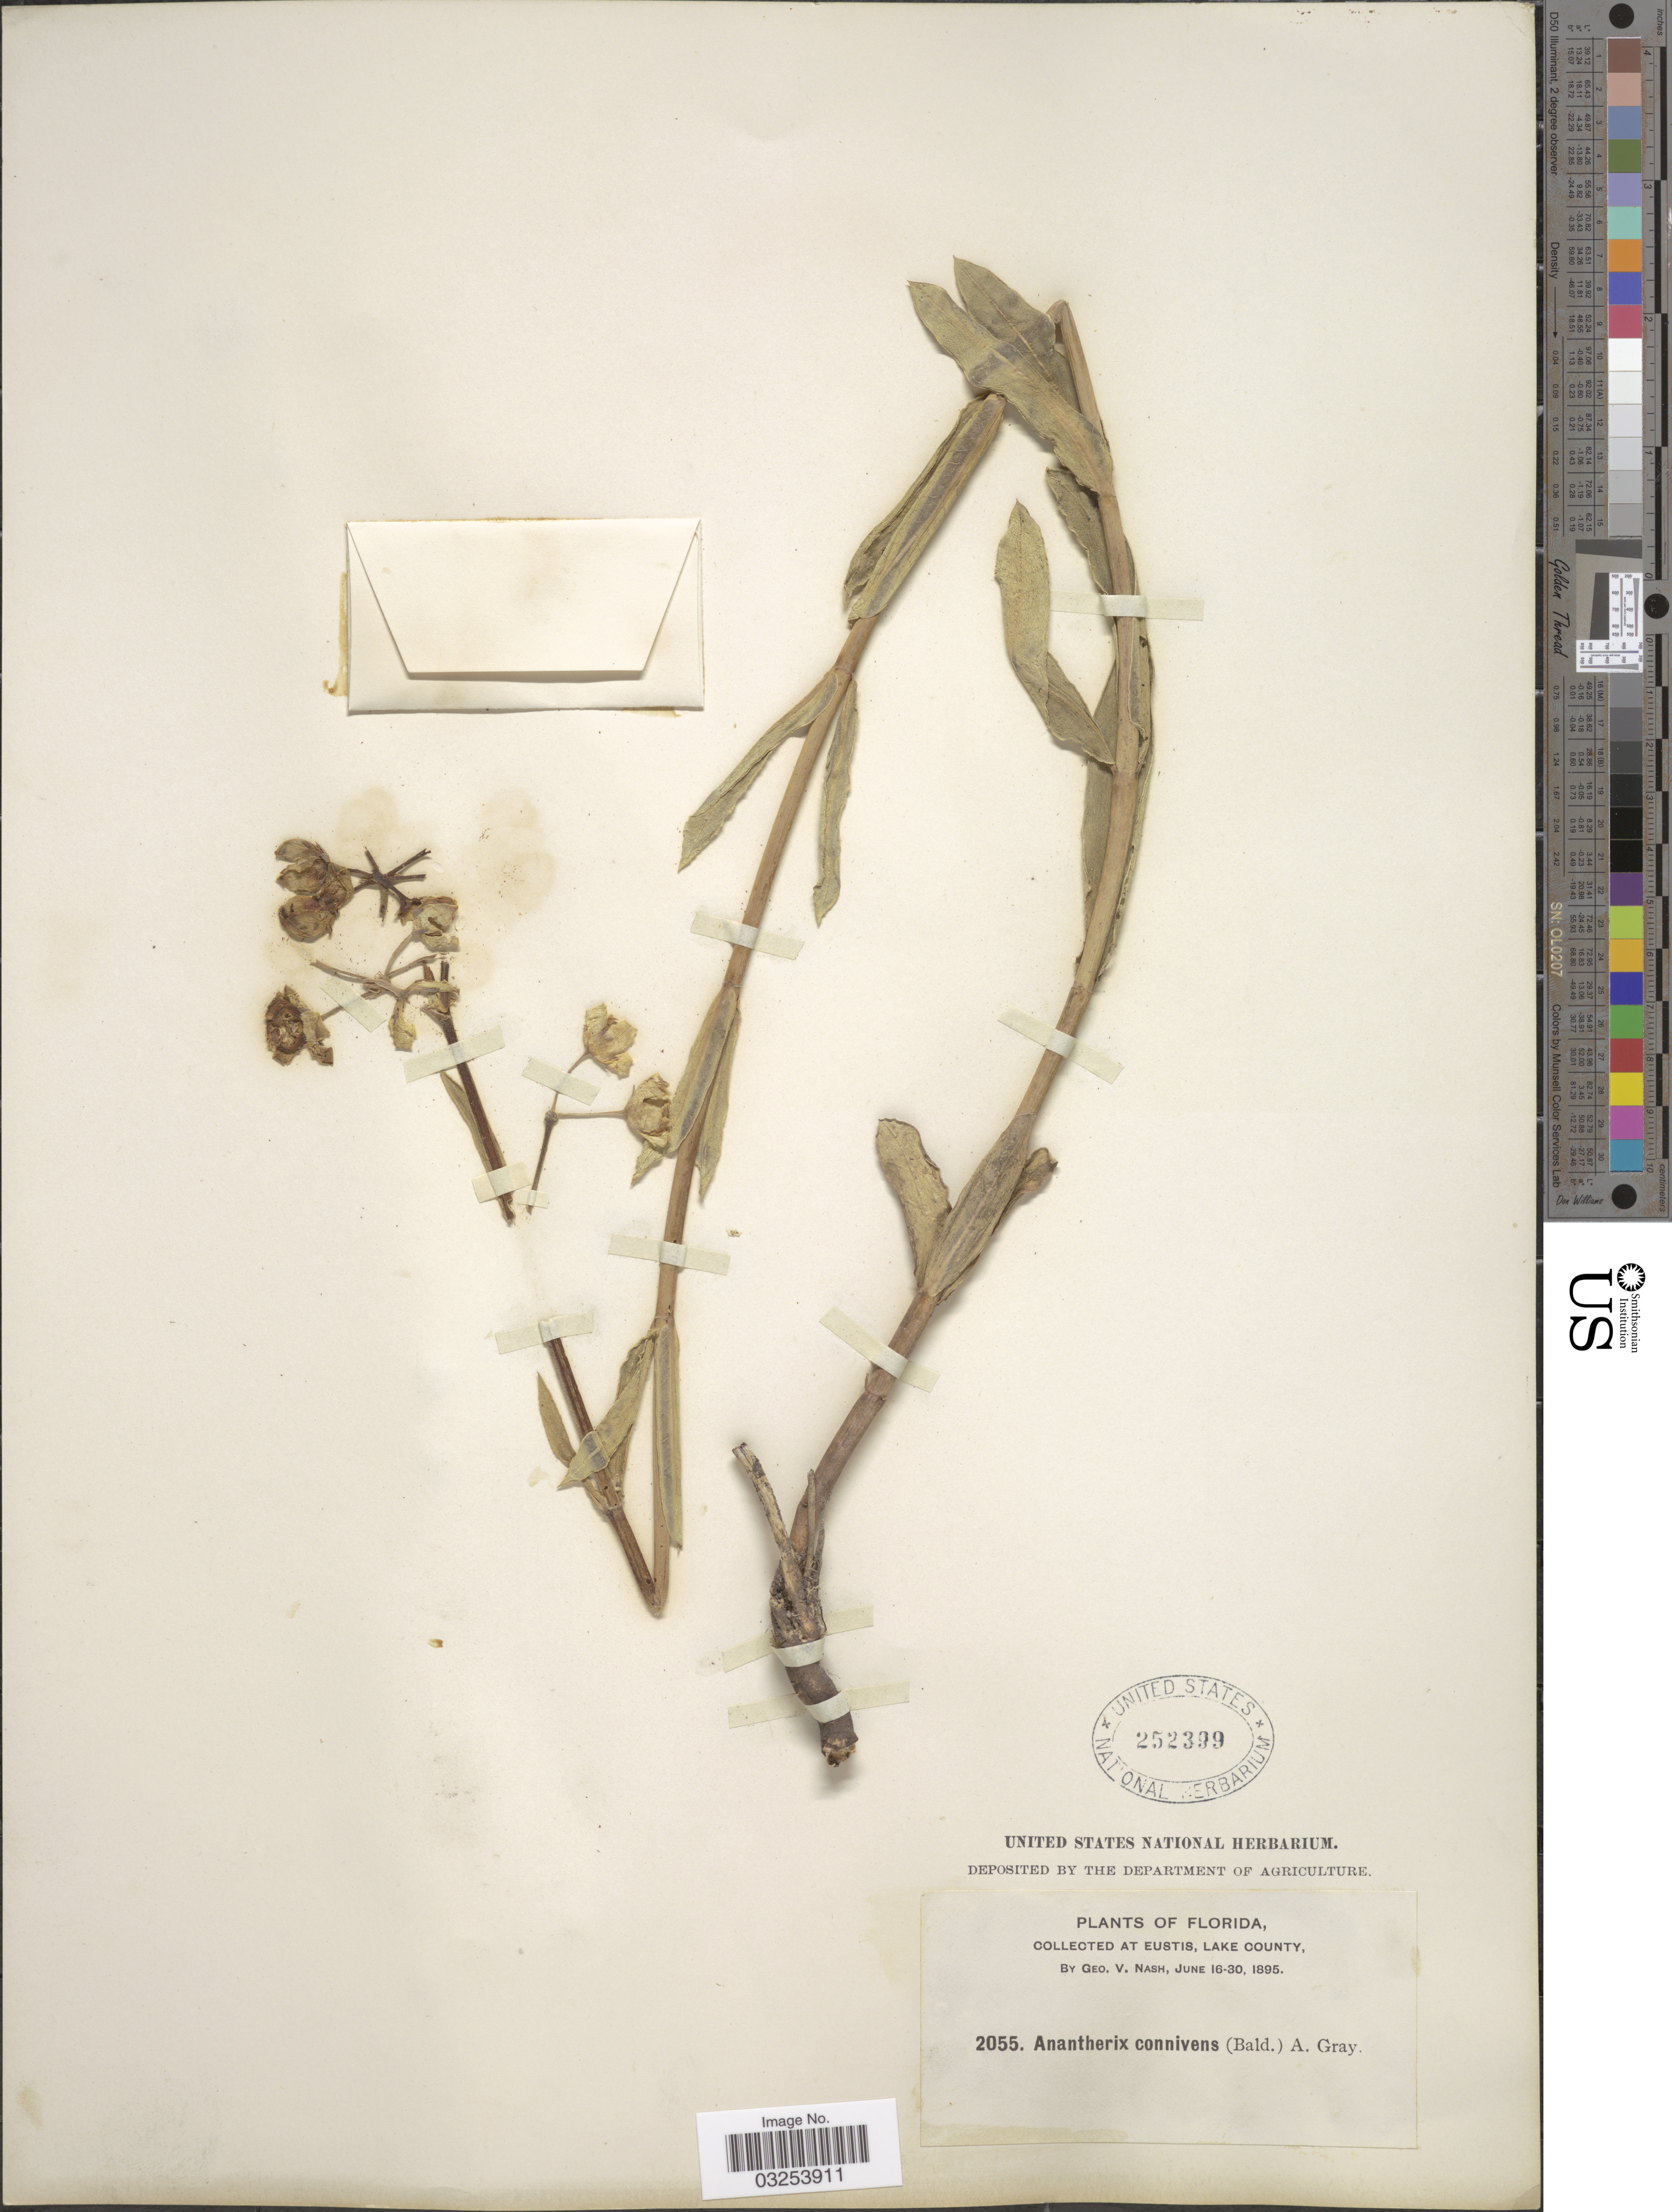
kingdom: Plantae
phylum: Tracheophyta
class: Magnoliopsida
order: Gentianales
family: Apocynaceae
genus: Asclepias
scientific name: Asclepias connivens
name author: Baldwin ex Elliot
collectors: G. V. Nash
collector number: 2055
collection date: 1895-06-16/1895-06-30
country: United States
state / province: Florida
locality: Eustis, Lake County.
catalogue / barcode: US 252399